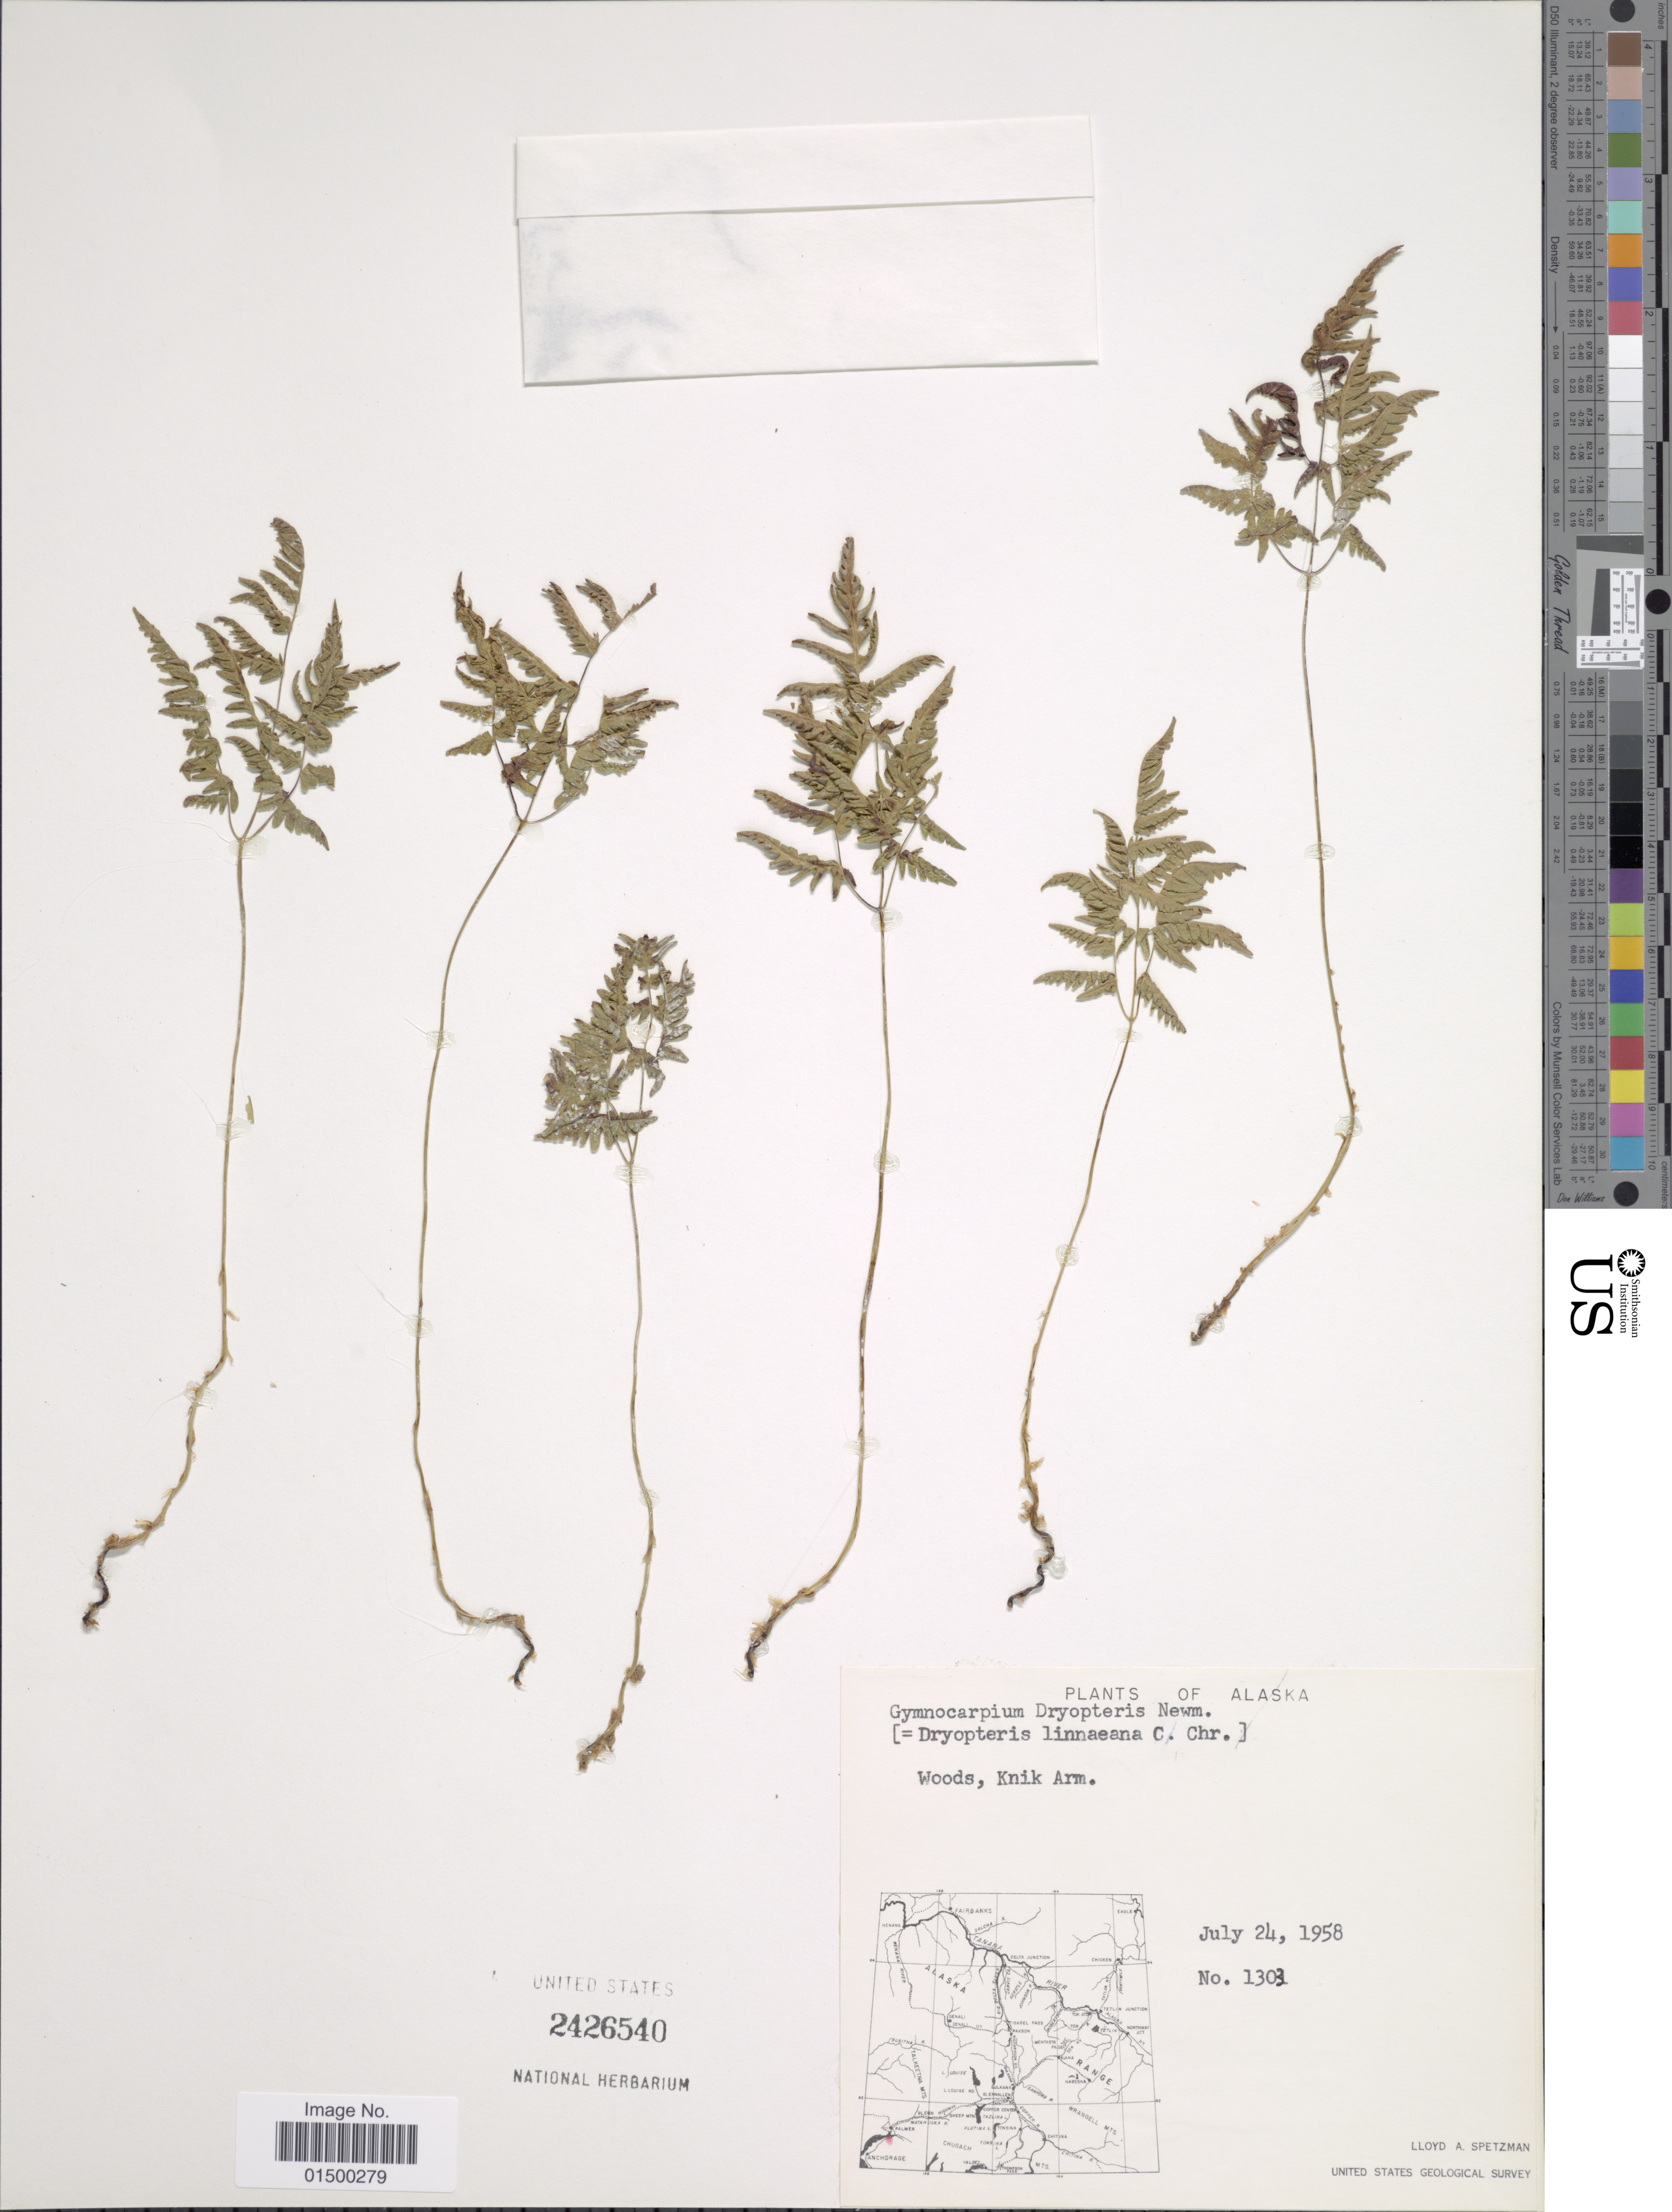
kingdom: Plantae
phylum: Tracheophyta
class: Polypodiopsida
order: Polypodiales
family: Cystopteridaceae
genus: Gymnocarpium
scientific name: Gymnocarpium disjunctum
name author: (Rupr.) Ching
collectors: L. Spetzman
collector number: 1303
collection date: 1958-07-24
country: United States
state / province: Alaska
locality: Woods, Knik Arm.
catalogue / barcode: US 2426540